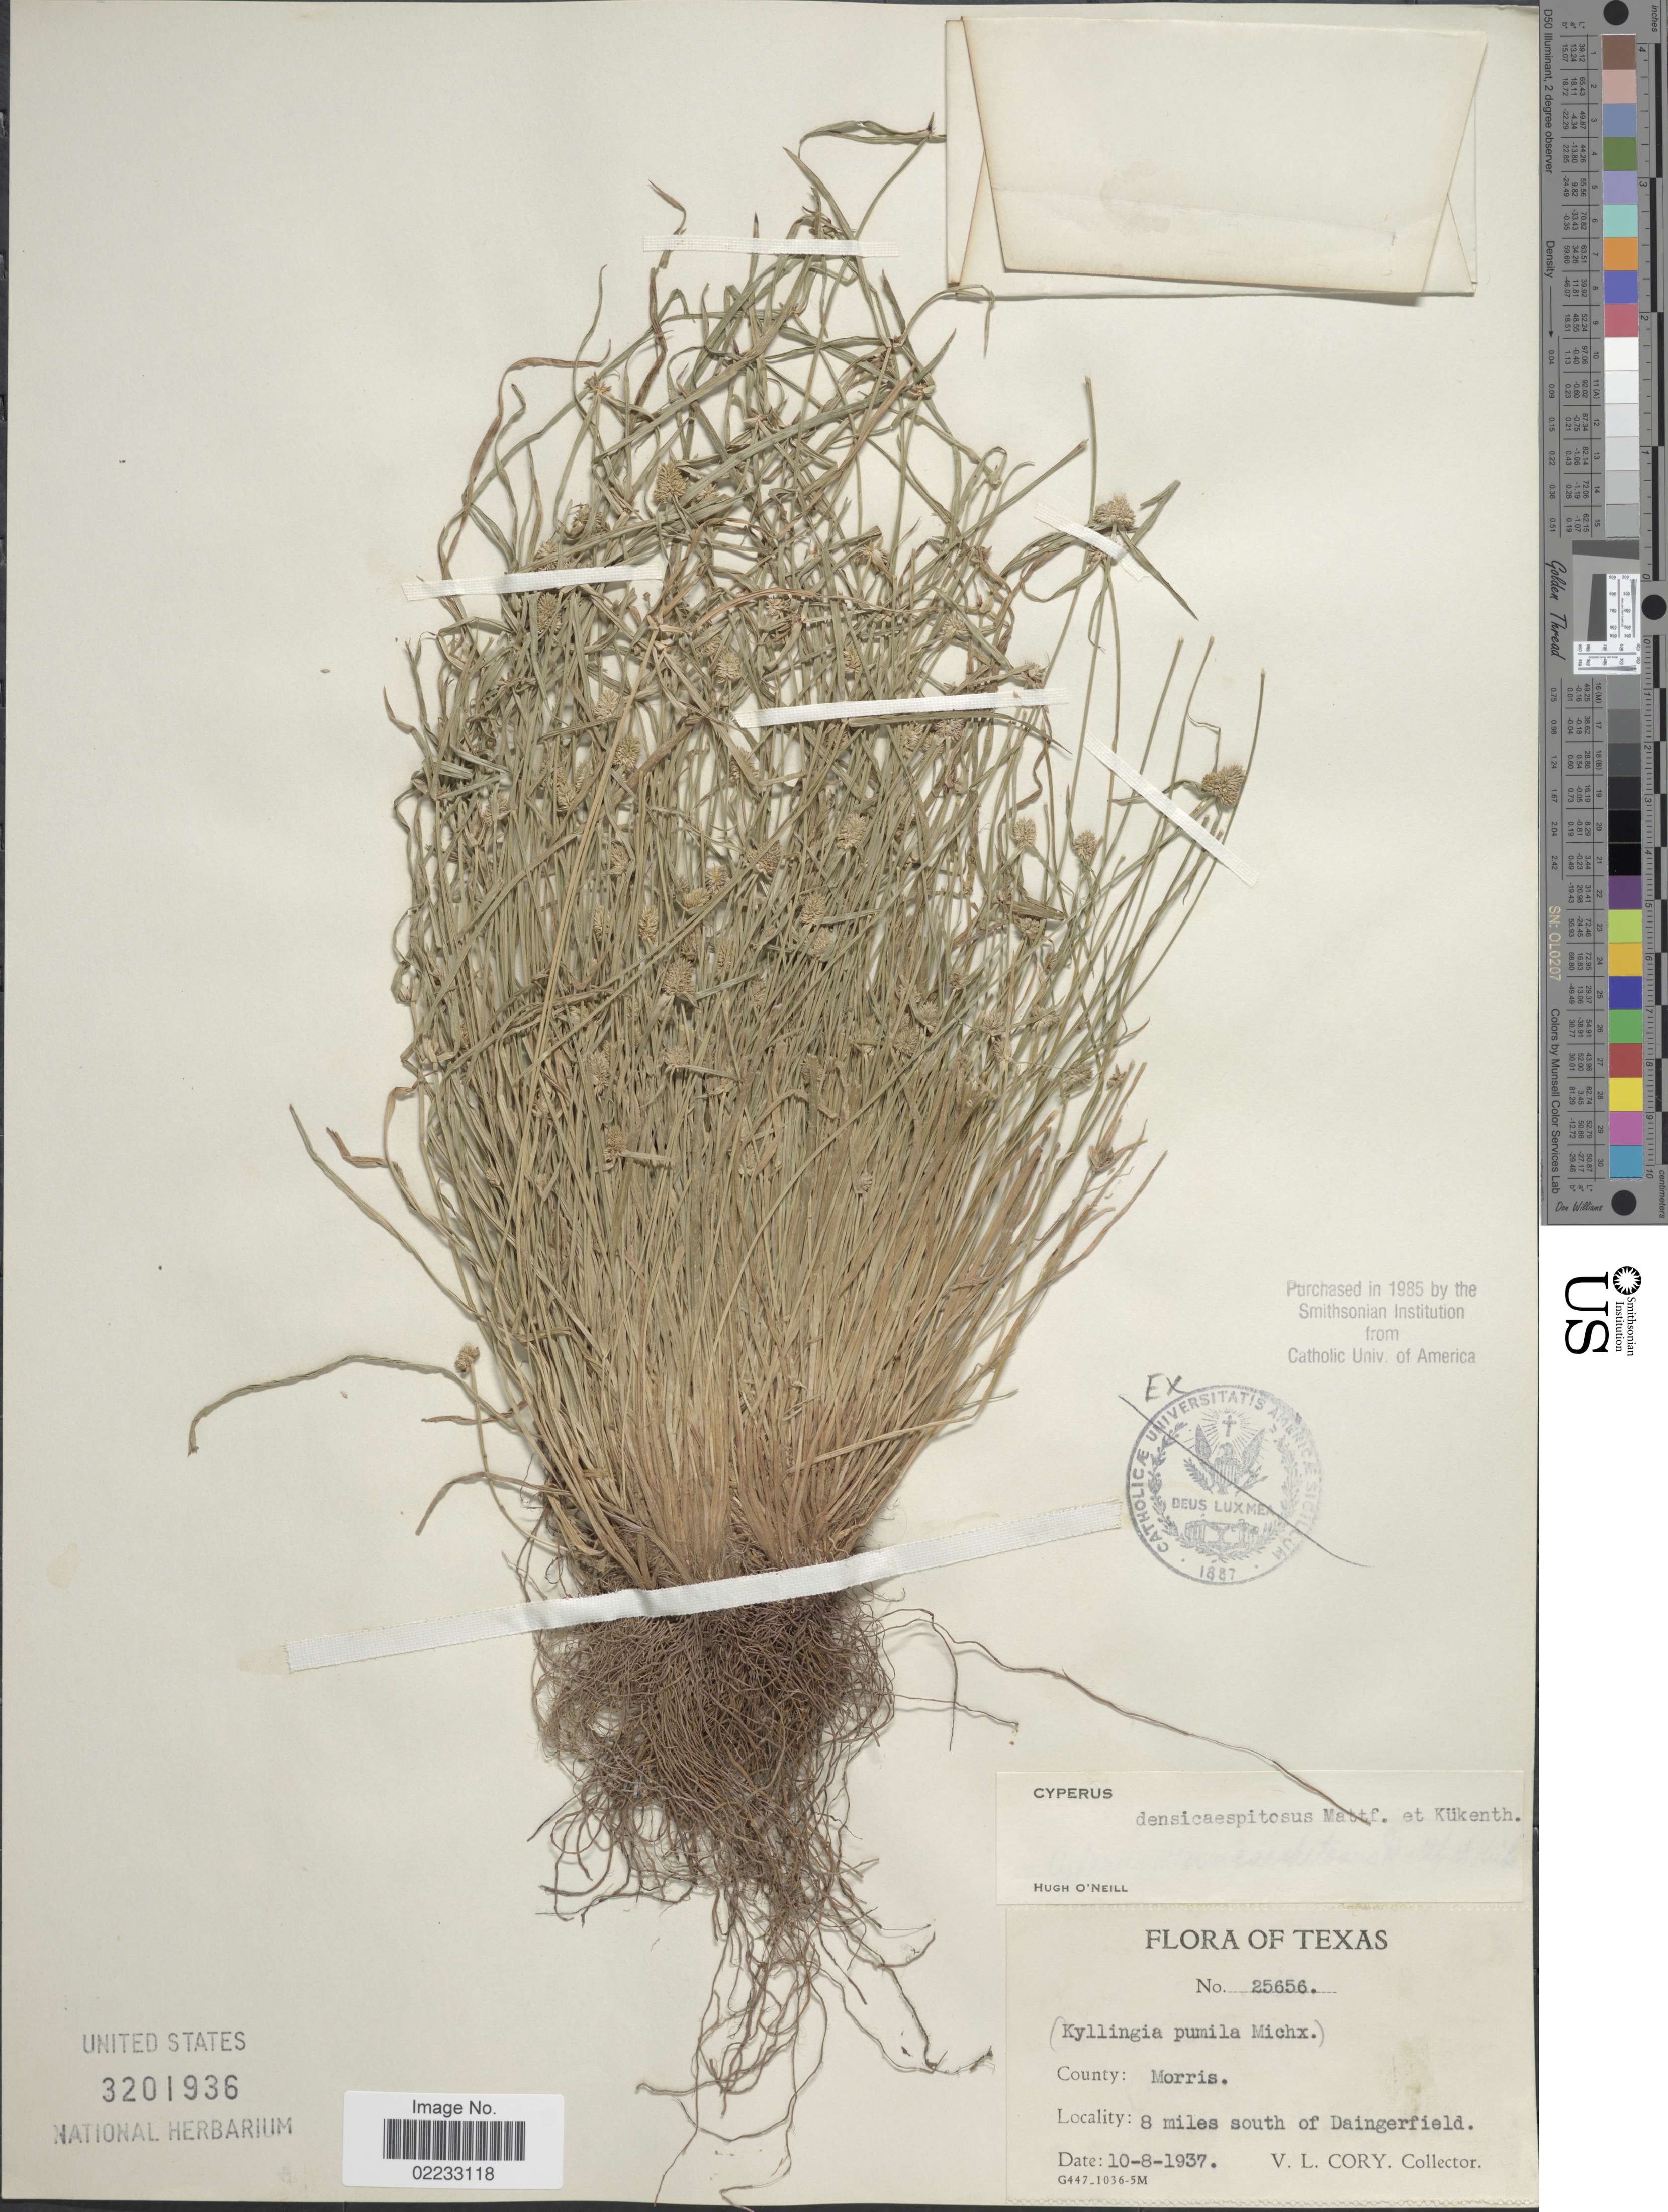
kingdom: Plantae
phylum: Tracheophyta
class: Liliopsida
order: Poales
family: Cyperaceae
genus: Cyperus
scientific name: Cyperus hortensis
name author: (Salzm. ex Steud.) Dorr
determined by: Strong, Mark T., (BOT), Smithsonian Institution - National Museum of Natural History (UNITED STATES)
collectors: V. Cory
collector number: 25656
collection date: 1937-10-08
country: United States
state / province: Texas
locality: County: Morris. 8 miles south of Daingerfield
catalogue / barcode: US 3201936